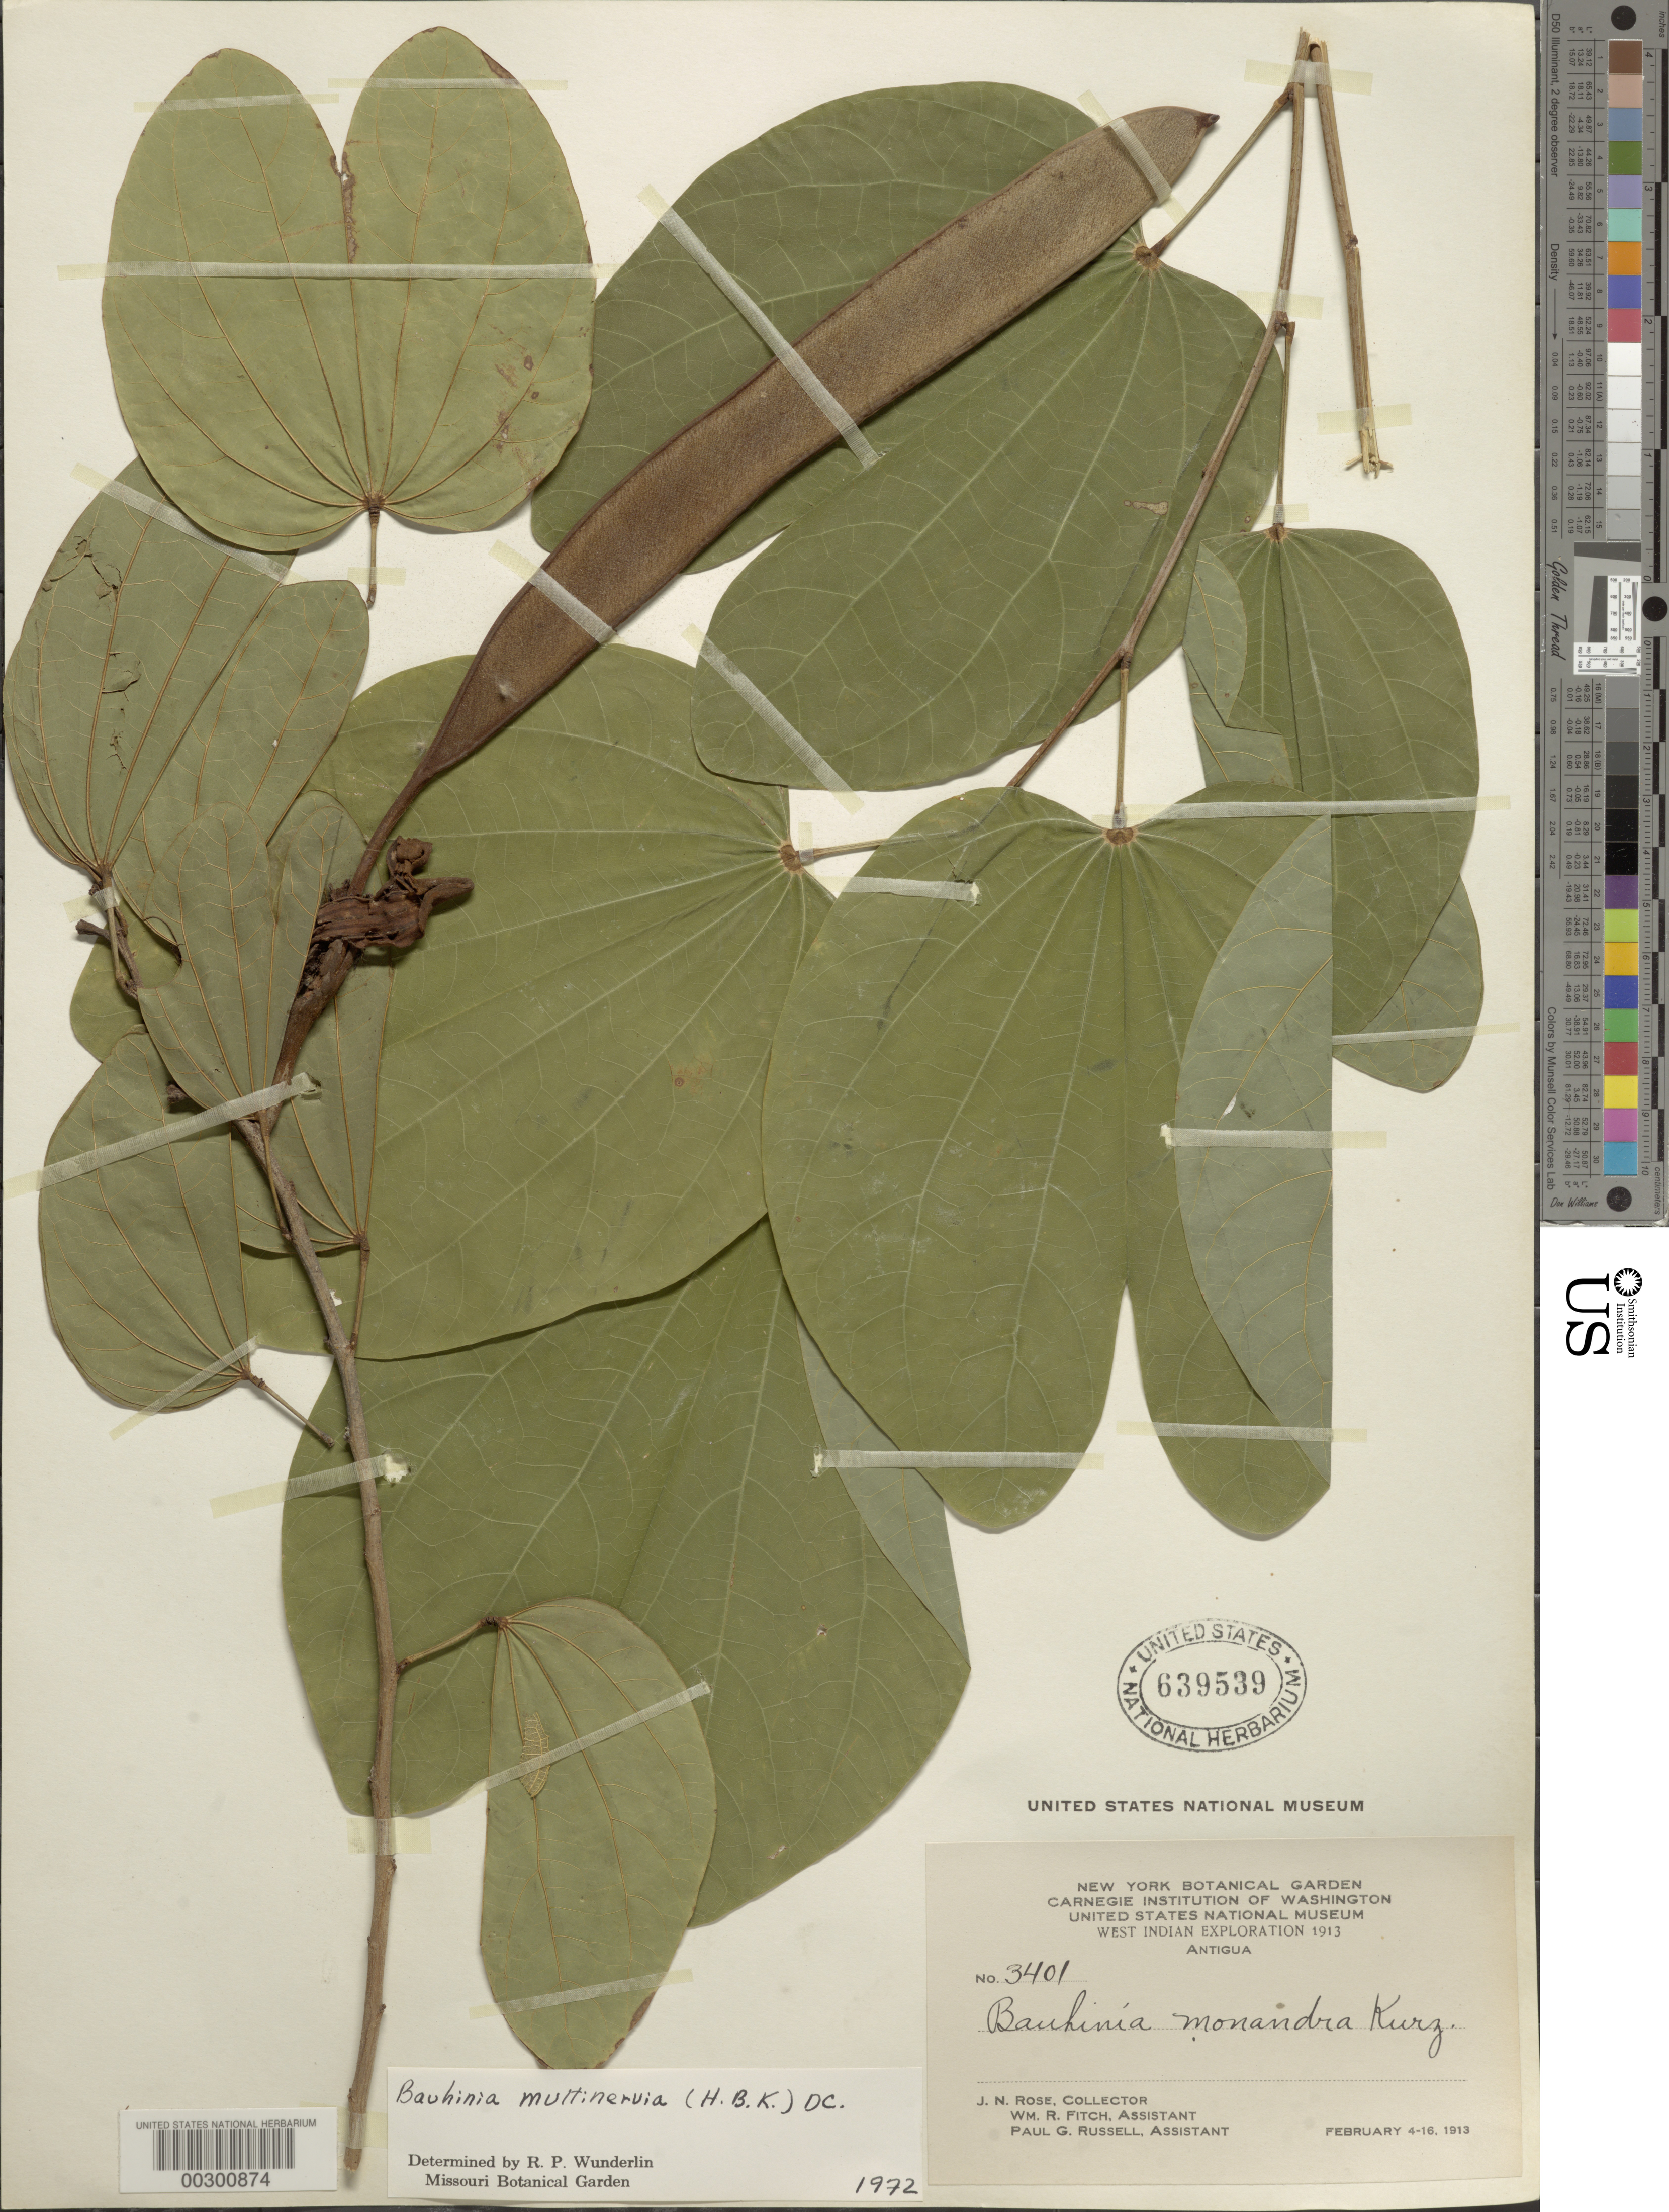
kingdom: Plantae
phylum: Tracheophyta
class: Magnoliopsida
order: Fabales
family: Fabaceae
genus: Bauhinia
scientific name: Bauhinia multinervia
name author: (Kunth) DC.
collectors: J. N. Rose, W. R. Fitch & P. G. Russell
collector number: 3401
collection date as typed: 04 Feb 1913 to 16 Feb 1913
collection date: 1913-02-04/1913-02-16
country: Antigua and Barbuda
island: Antigua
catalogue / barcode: US 639539